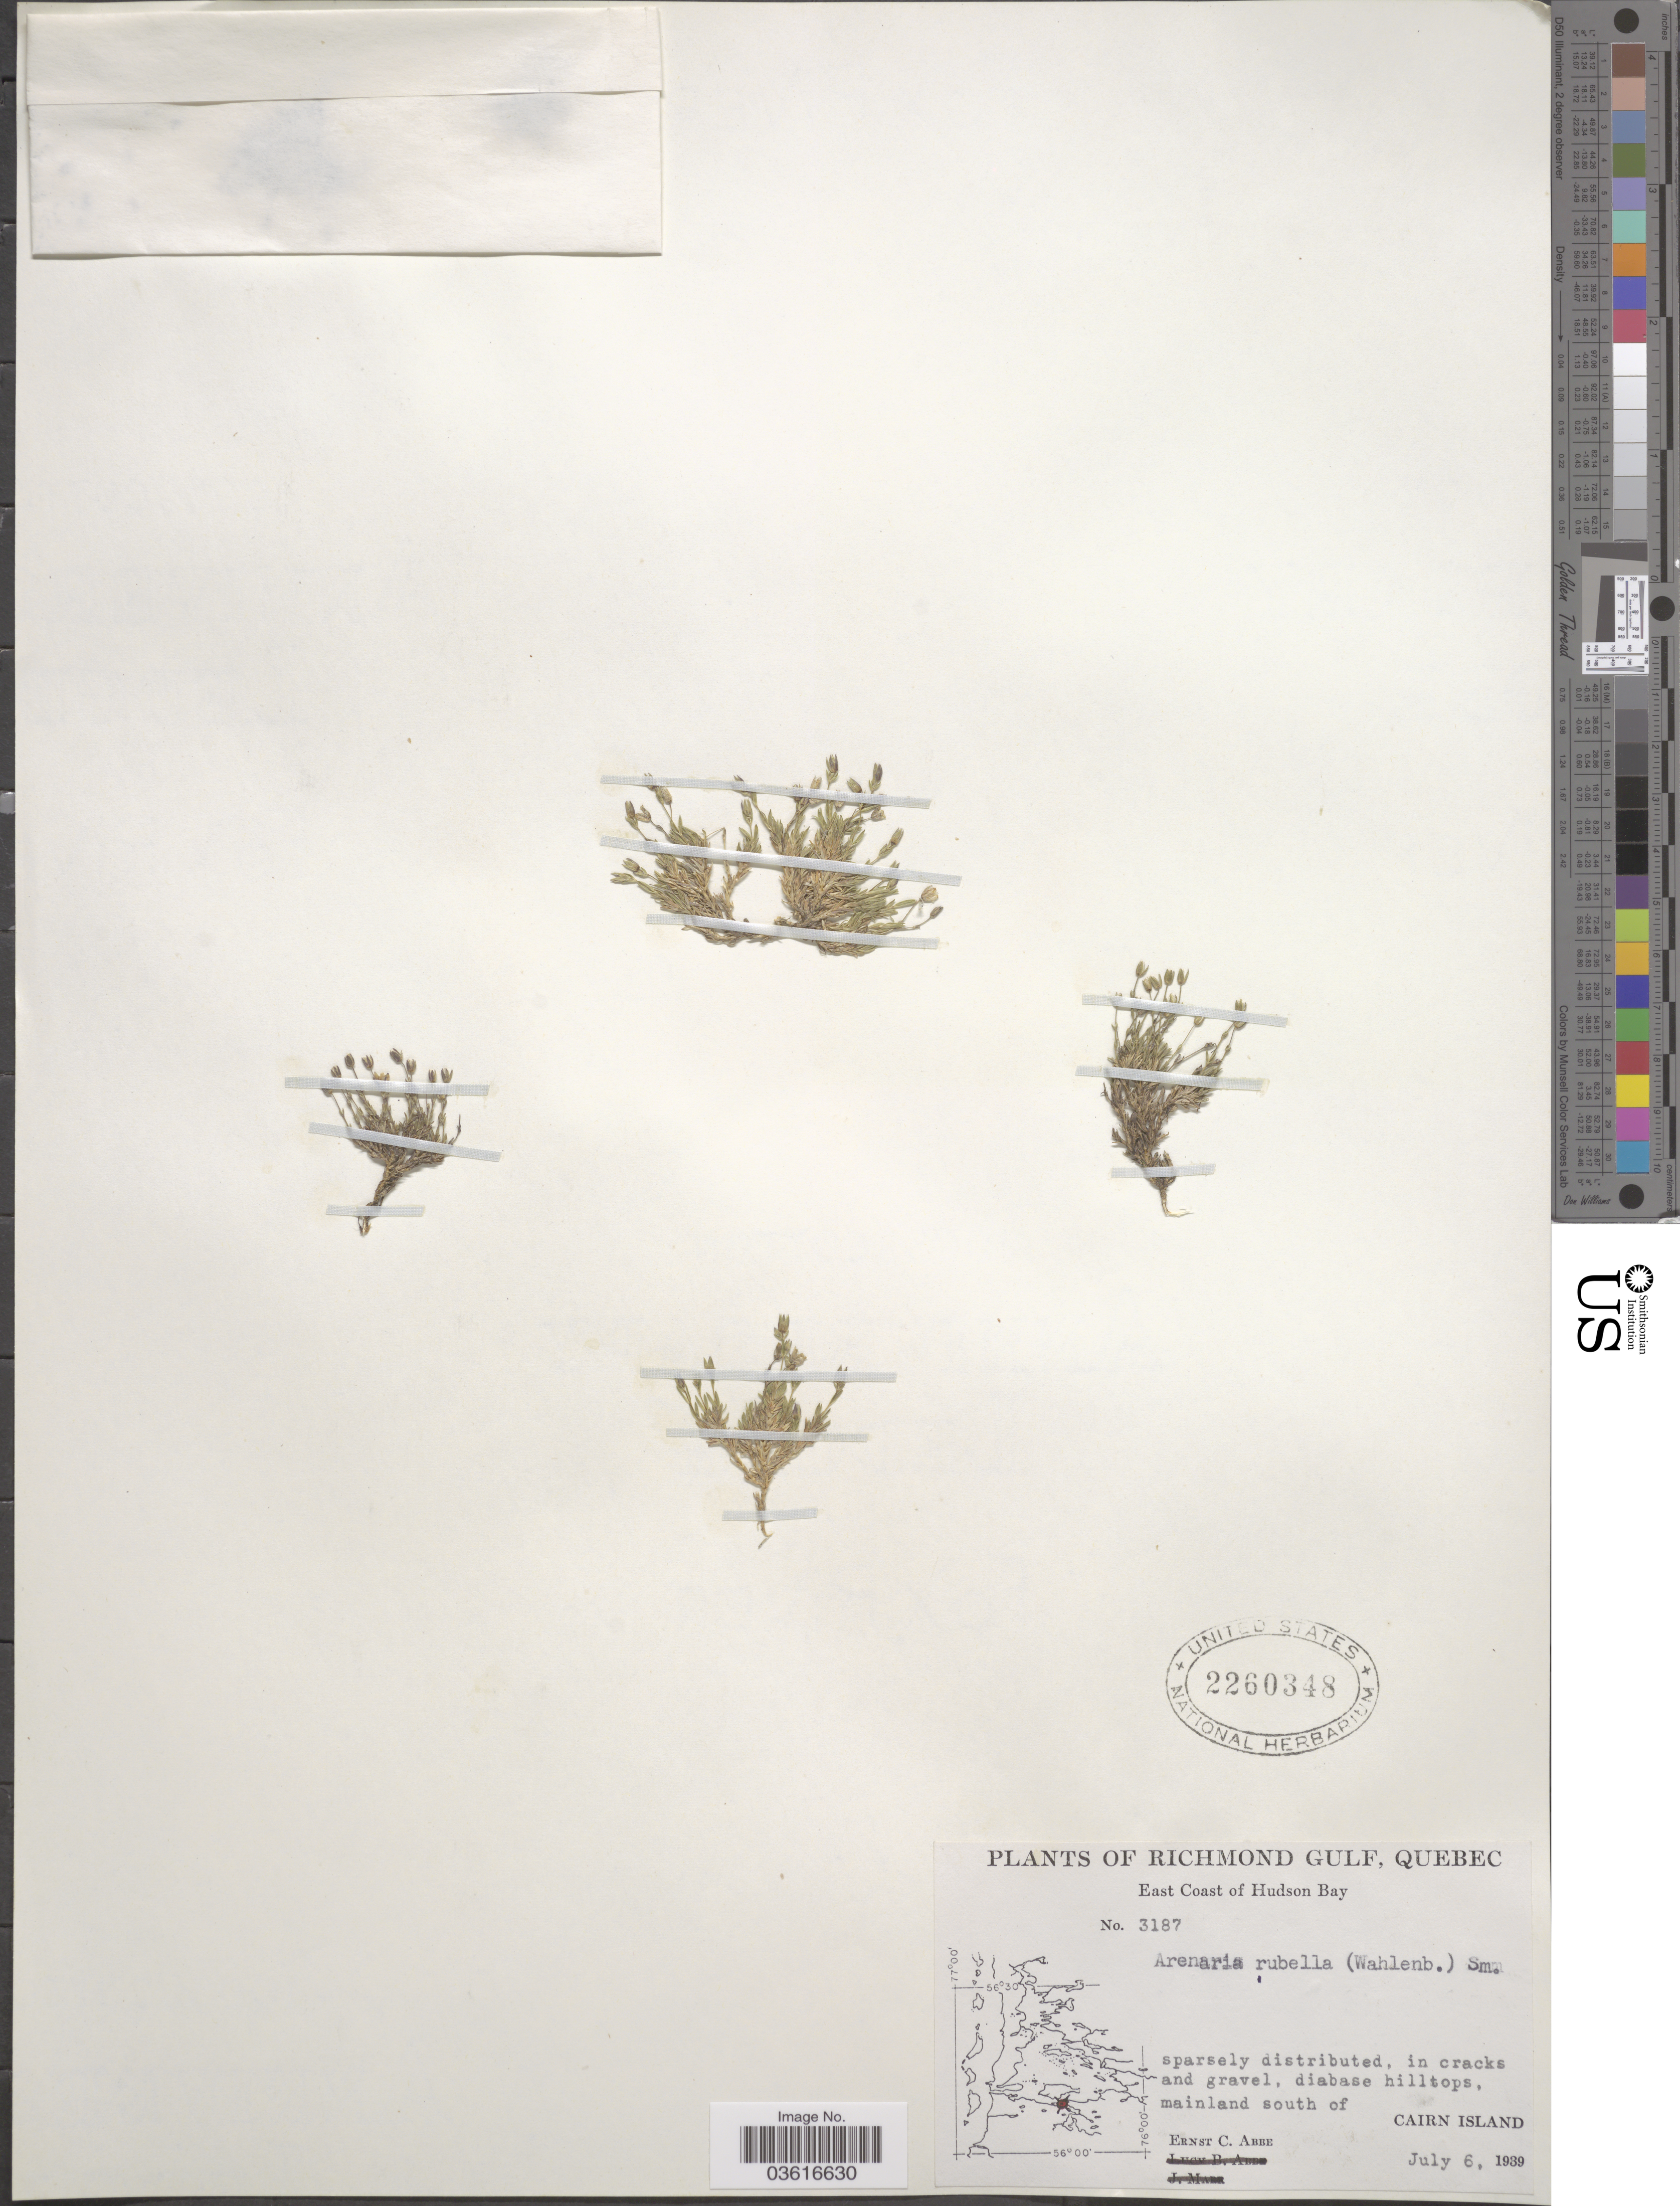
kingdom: Plantae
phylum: Tracheophyta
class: Magnoliopsida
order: Caryophyllales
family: Caryophyllaceae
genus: Minuartia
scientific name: Minuartia rubella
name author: (Wahlenb.) Hiern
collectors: E. C. Abbe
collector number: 3187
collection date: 1939-07-06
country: Canada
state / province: Quebec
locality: Richmond Gulf, East Coast of Hudson Bay. Mainland south of Cairn Island.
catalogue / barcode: US 2260348